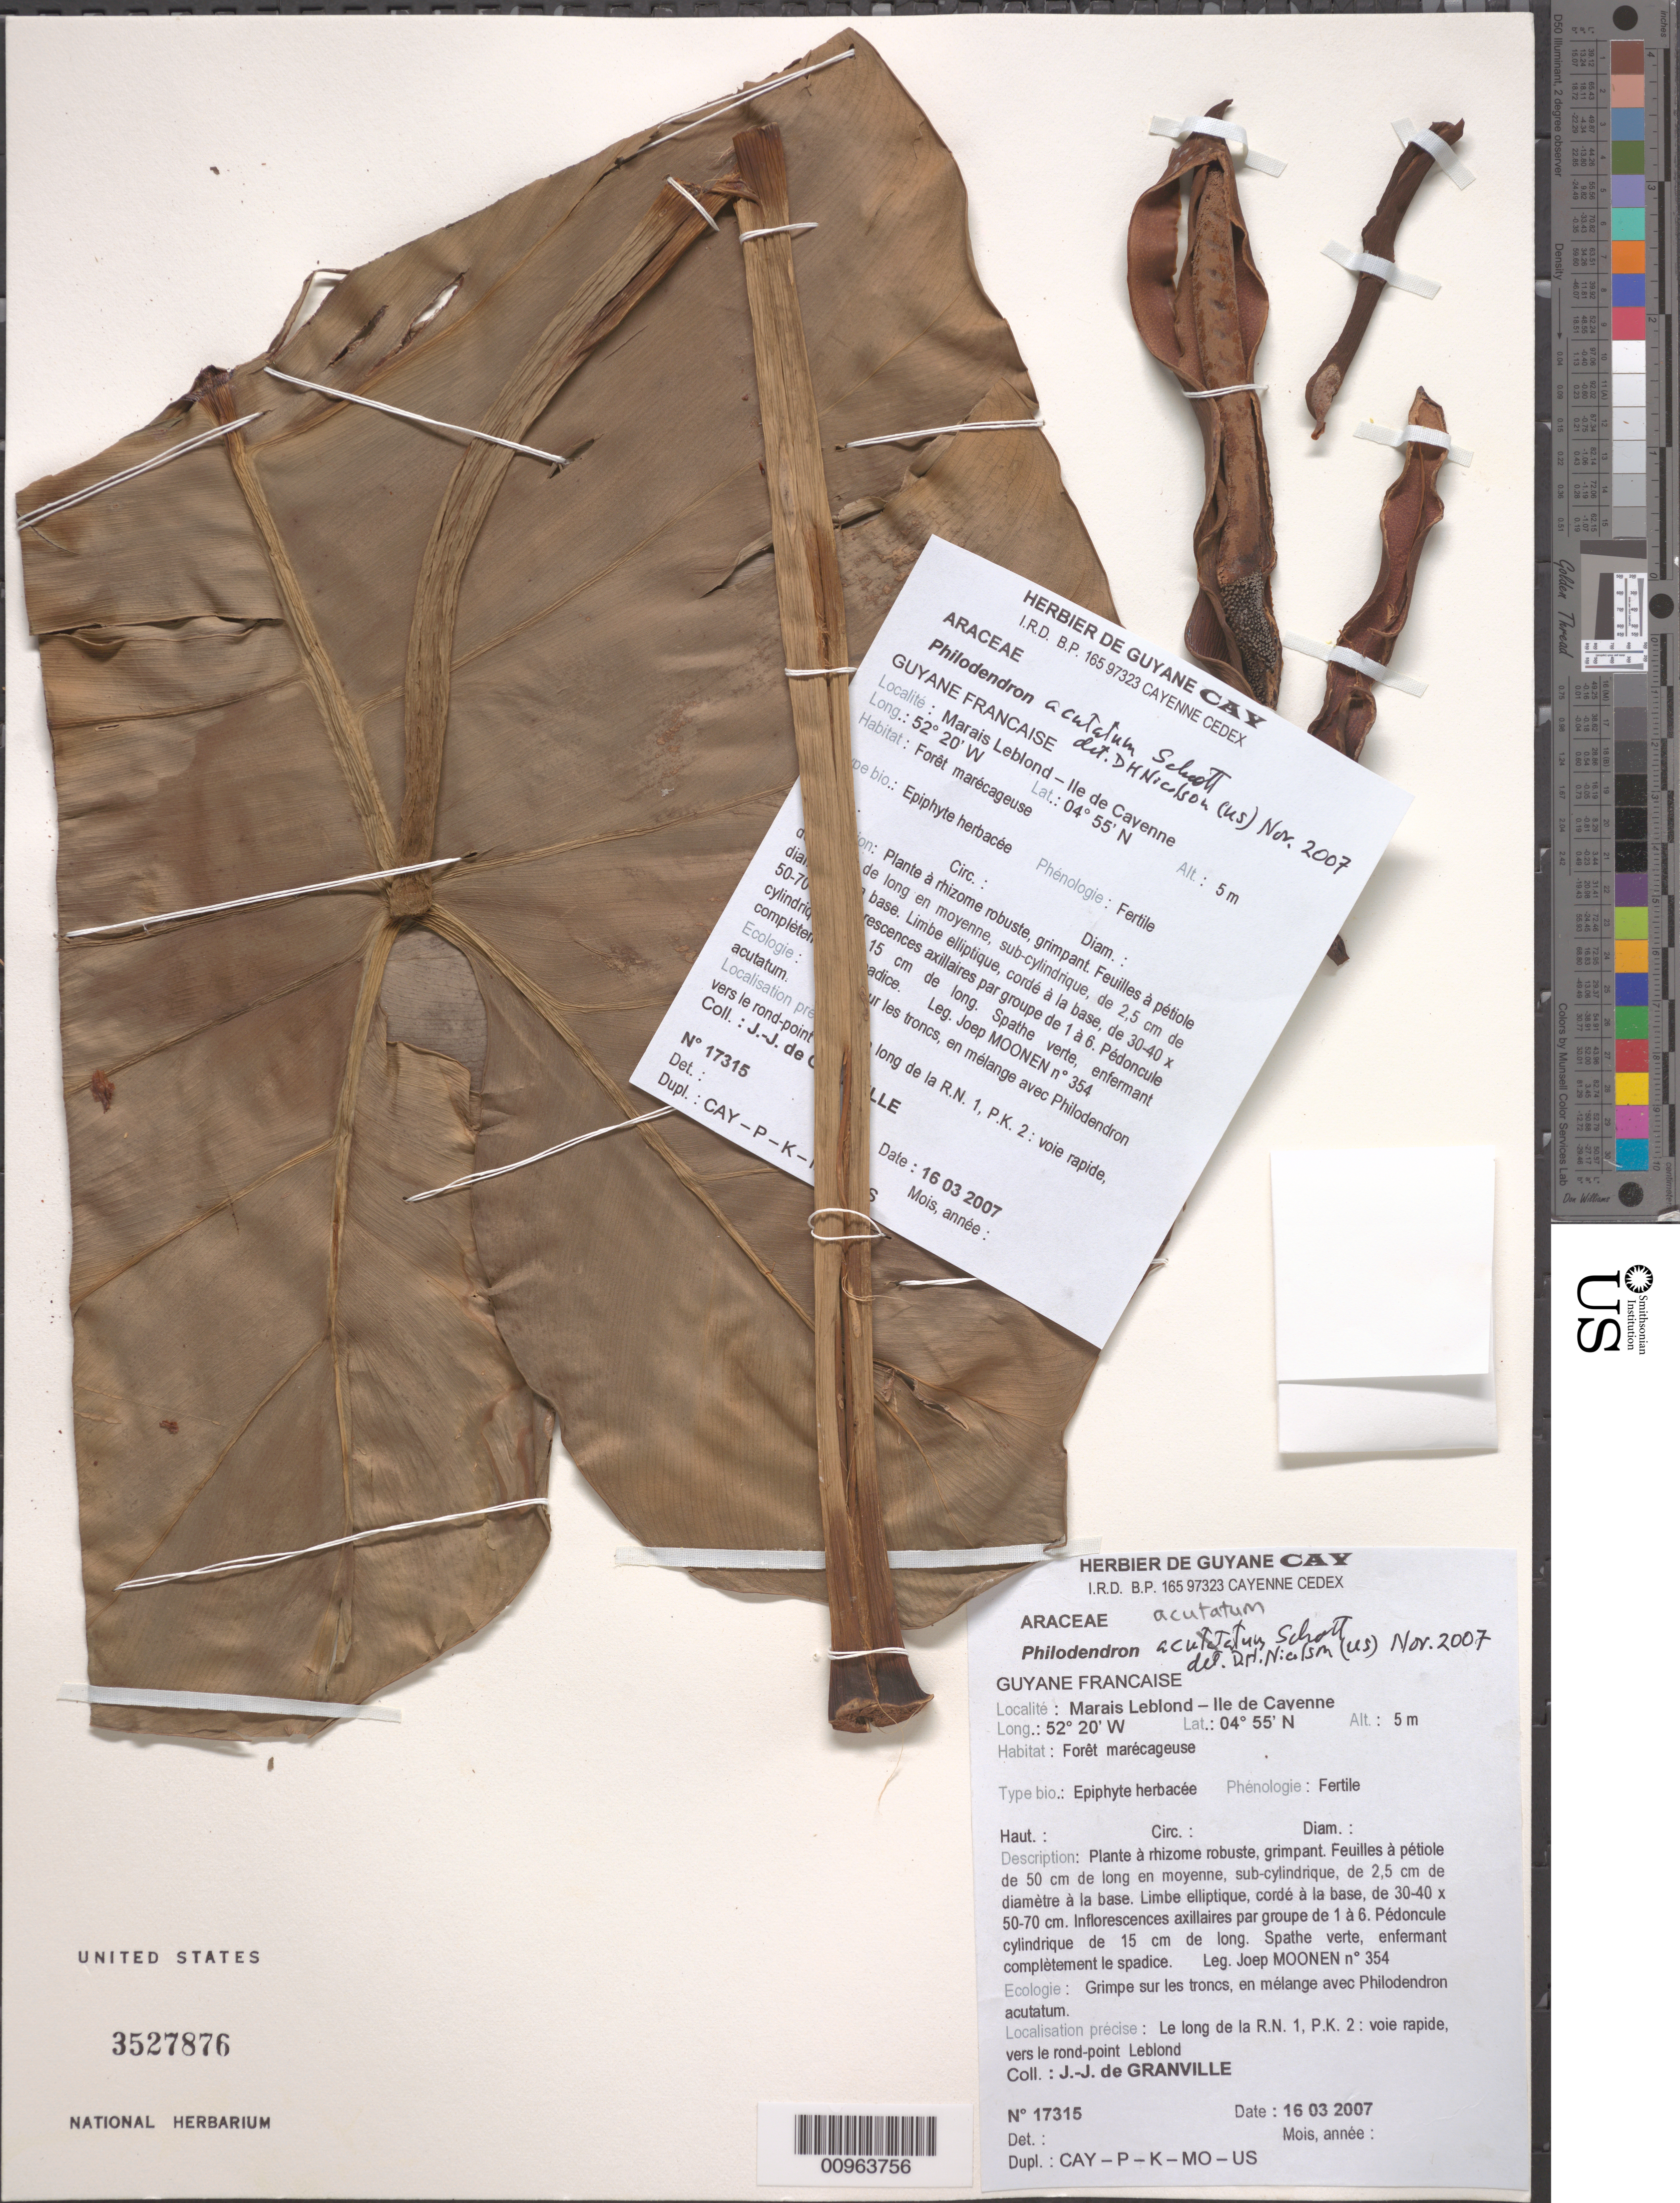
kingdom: Plantae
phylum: Tracheophyta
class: Liliopsida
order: Alismatales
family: Araceae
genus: Philodendron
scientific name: Philodendron acutatum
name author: Schott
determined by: Nicolson, Dan H.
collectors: J.-J. de Granville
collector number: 17315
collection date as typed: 16-Mar-07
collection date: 2007-03-16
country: French Guiana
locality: Marais Leblond - Ile de Cayenne. Le long de a R.N. 1, P.K. 2: voie rapide, vers le rond-point Leblond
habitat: Foret marecageuse. Grimpe sur les troncs, en melange avec Philodendron acutatum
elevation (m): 5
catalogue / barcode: US 3527876